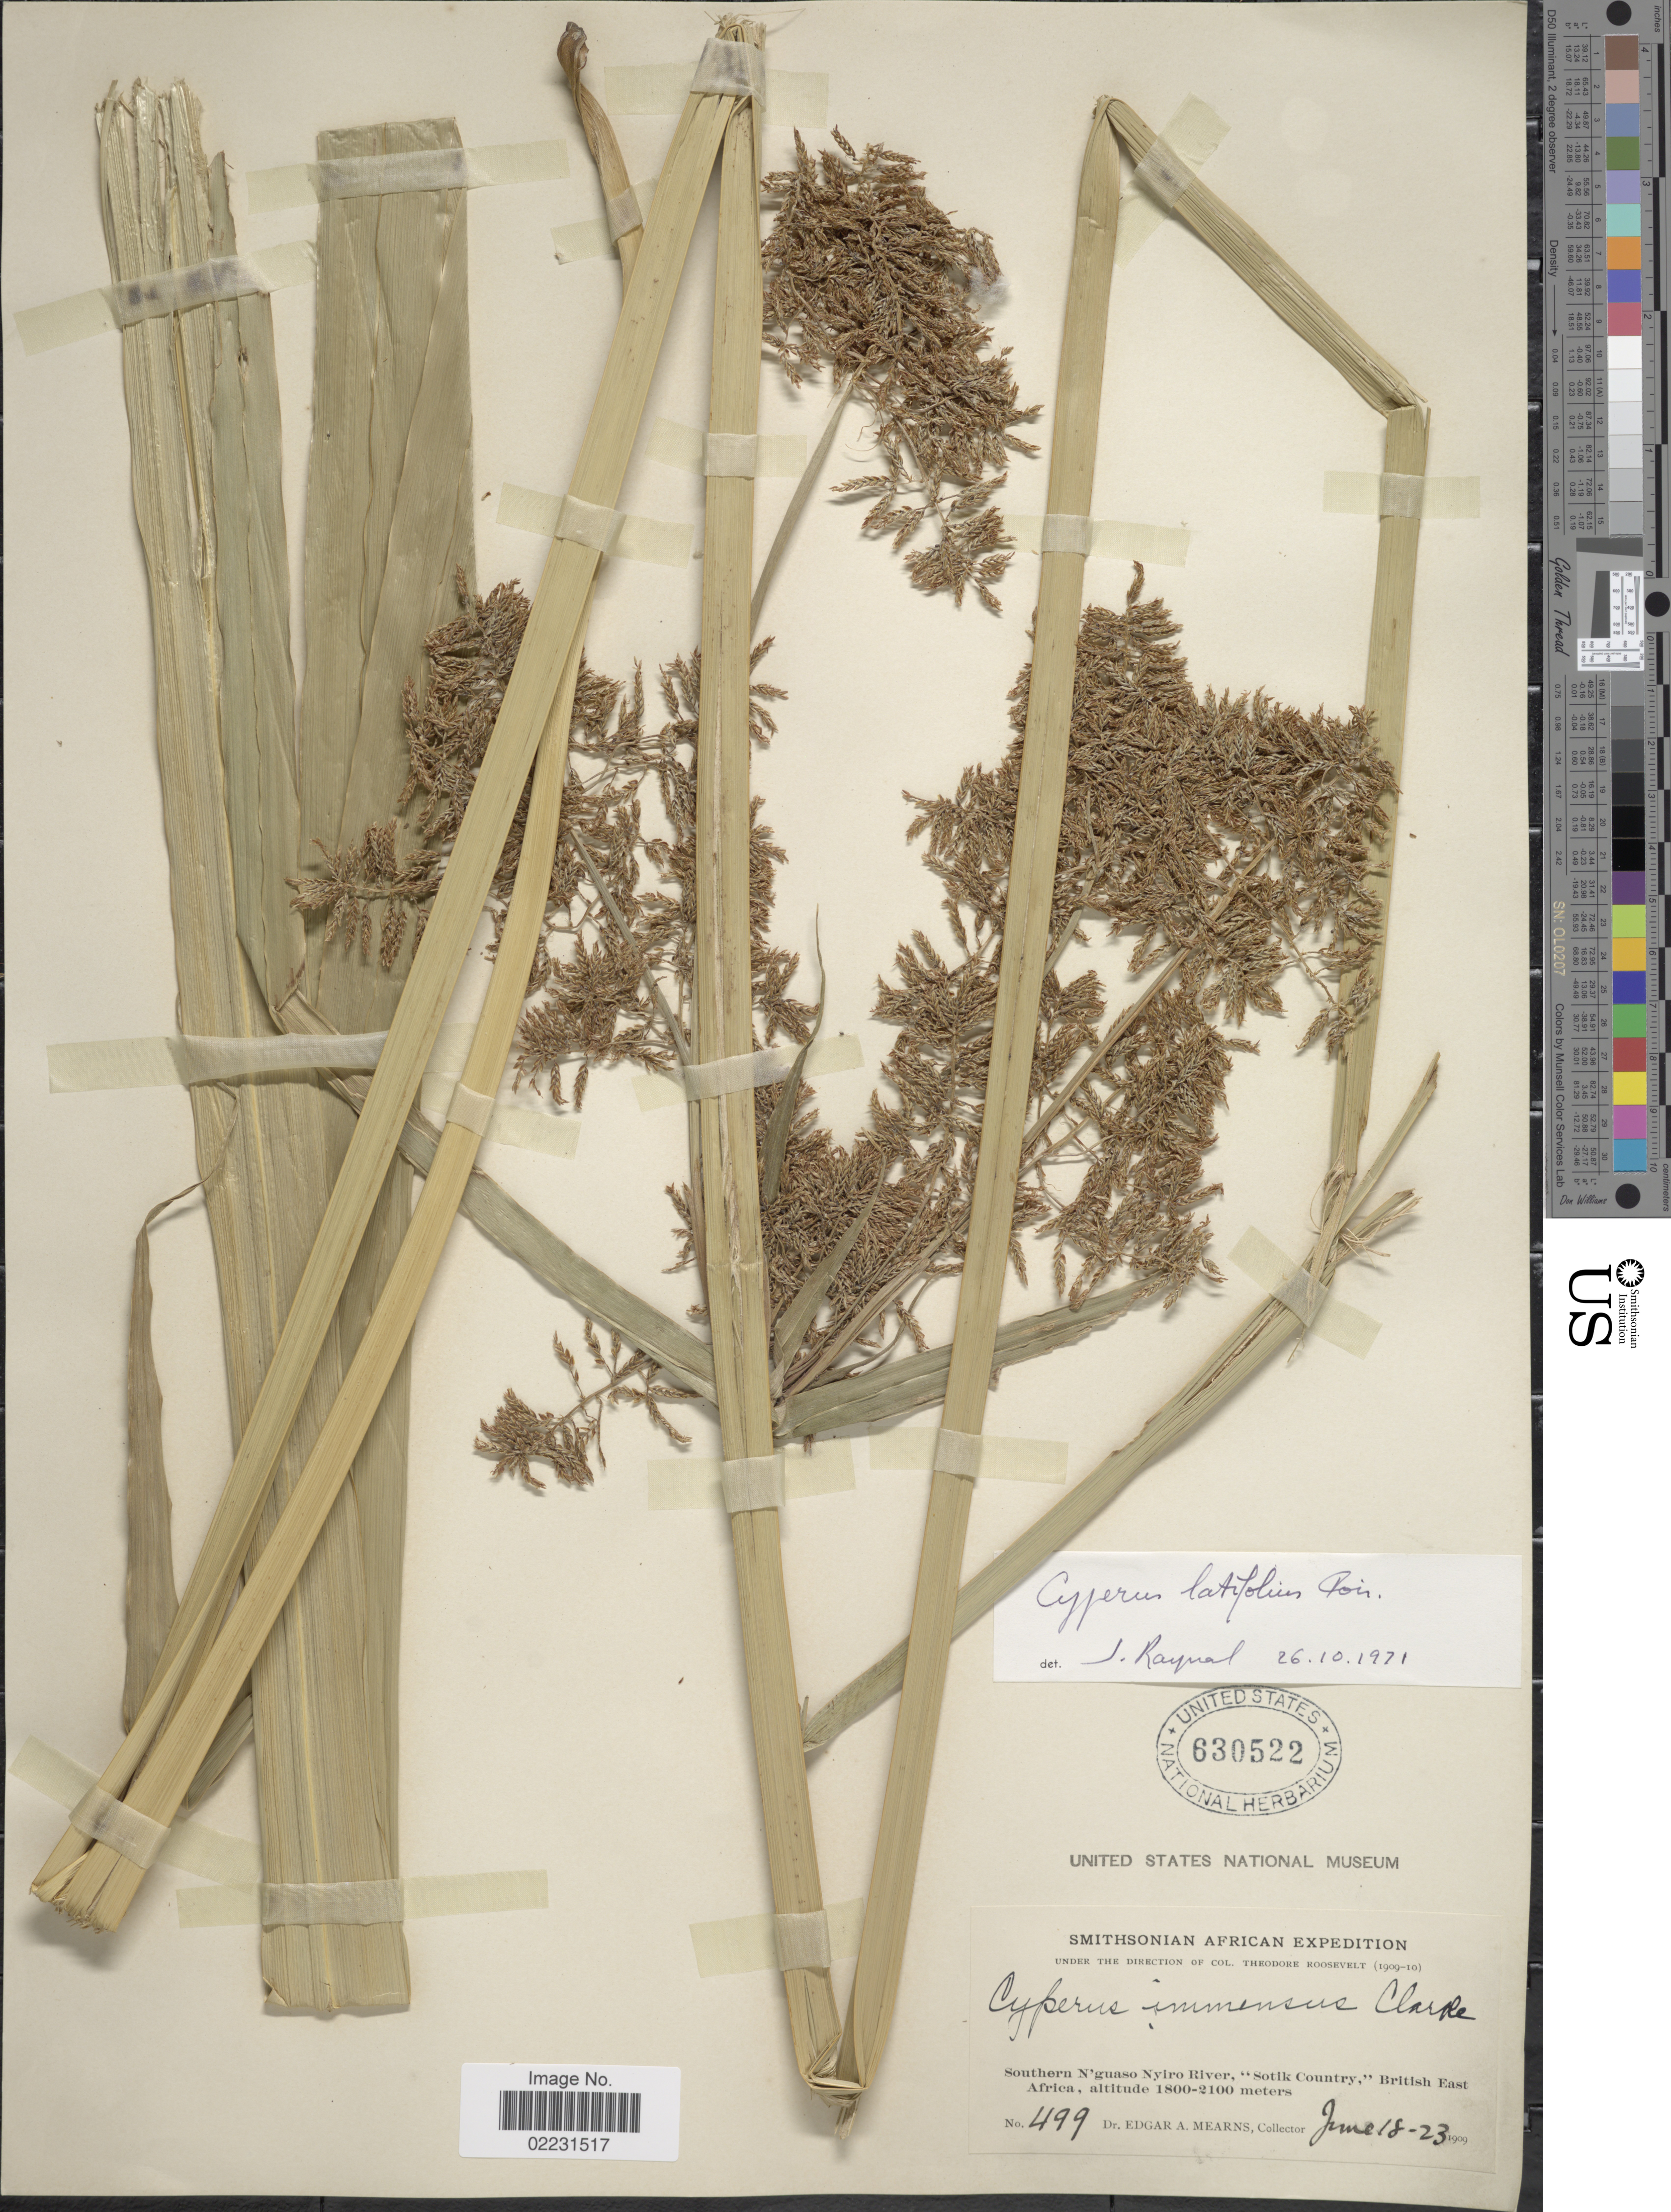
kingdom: Plantae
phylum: Tracheophyta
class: Liliopsida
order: Poales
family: Cyperaceae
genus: Cyperus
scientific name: Cyperus latifolius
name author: Poir.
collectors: E. A. Mearns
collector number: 499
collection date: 1909-06-18/1909-06-23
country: Kenya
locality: Southern N'guaso Nyiro River, "Sotik Country", British East Africa.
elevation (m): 1800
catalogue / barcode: US 630522